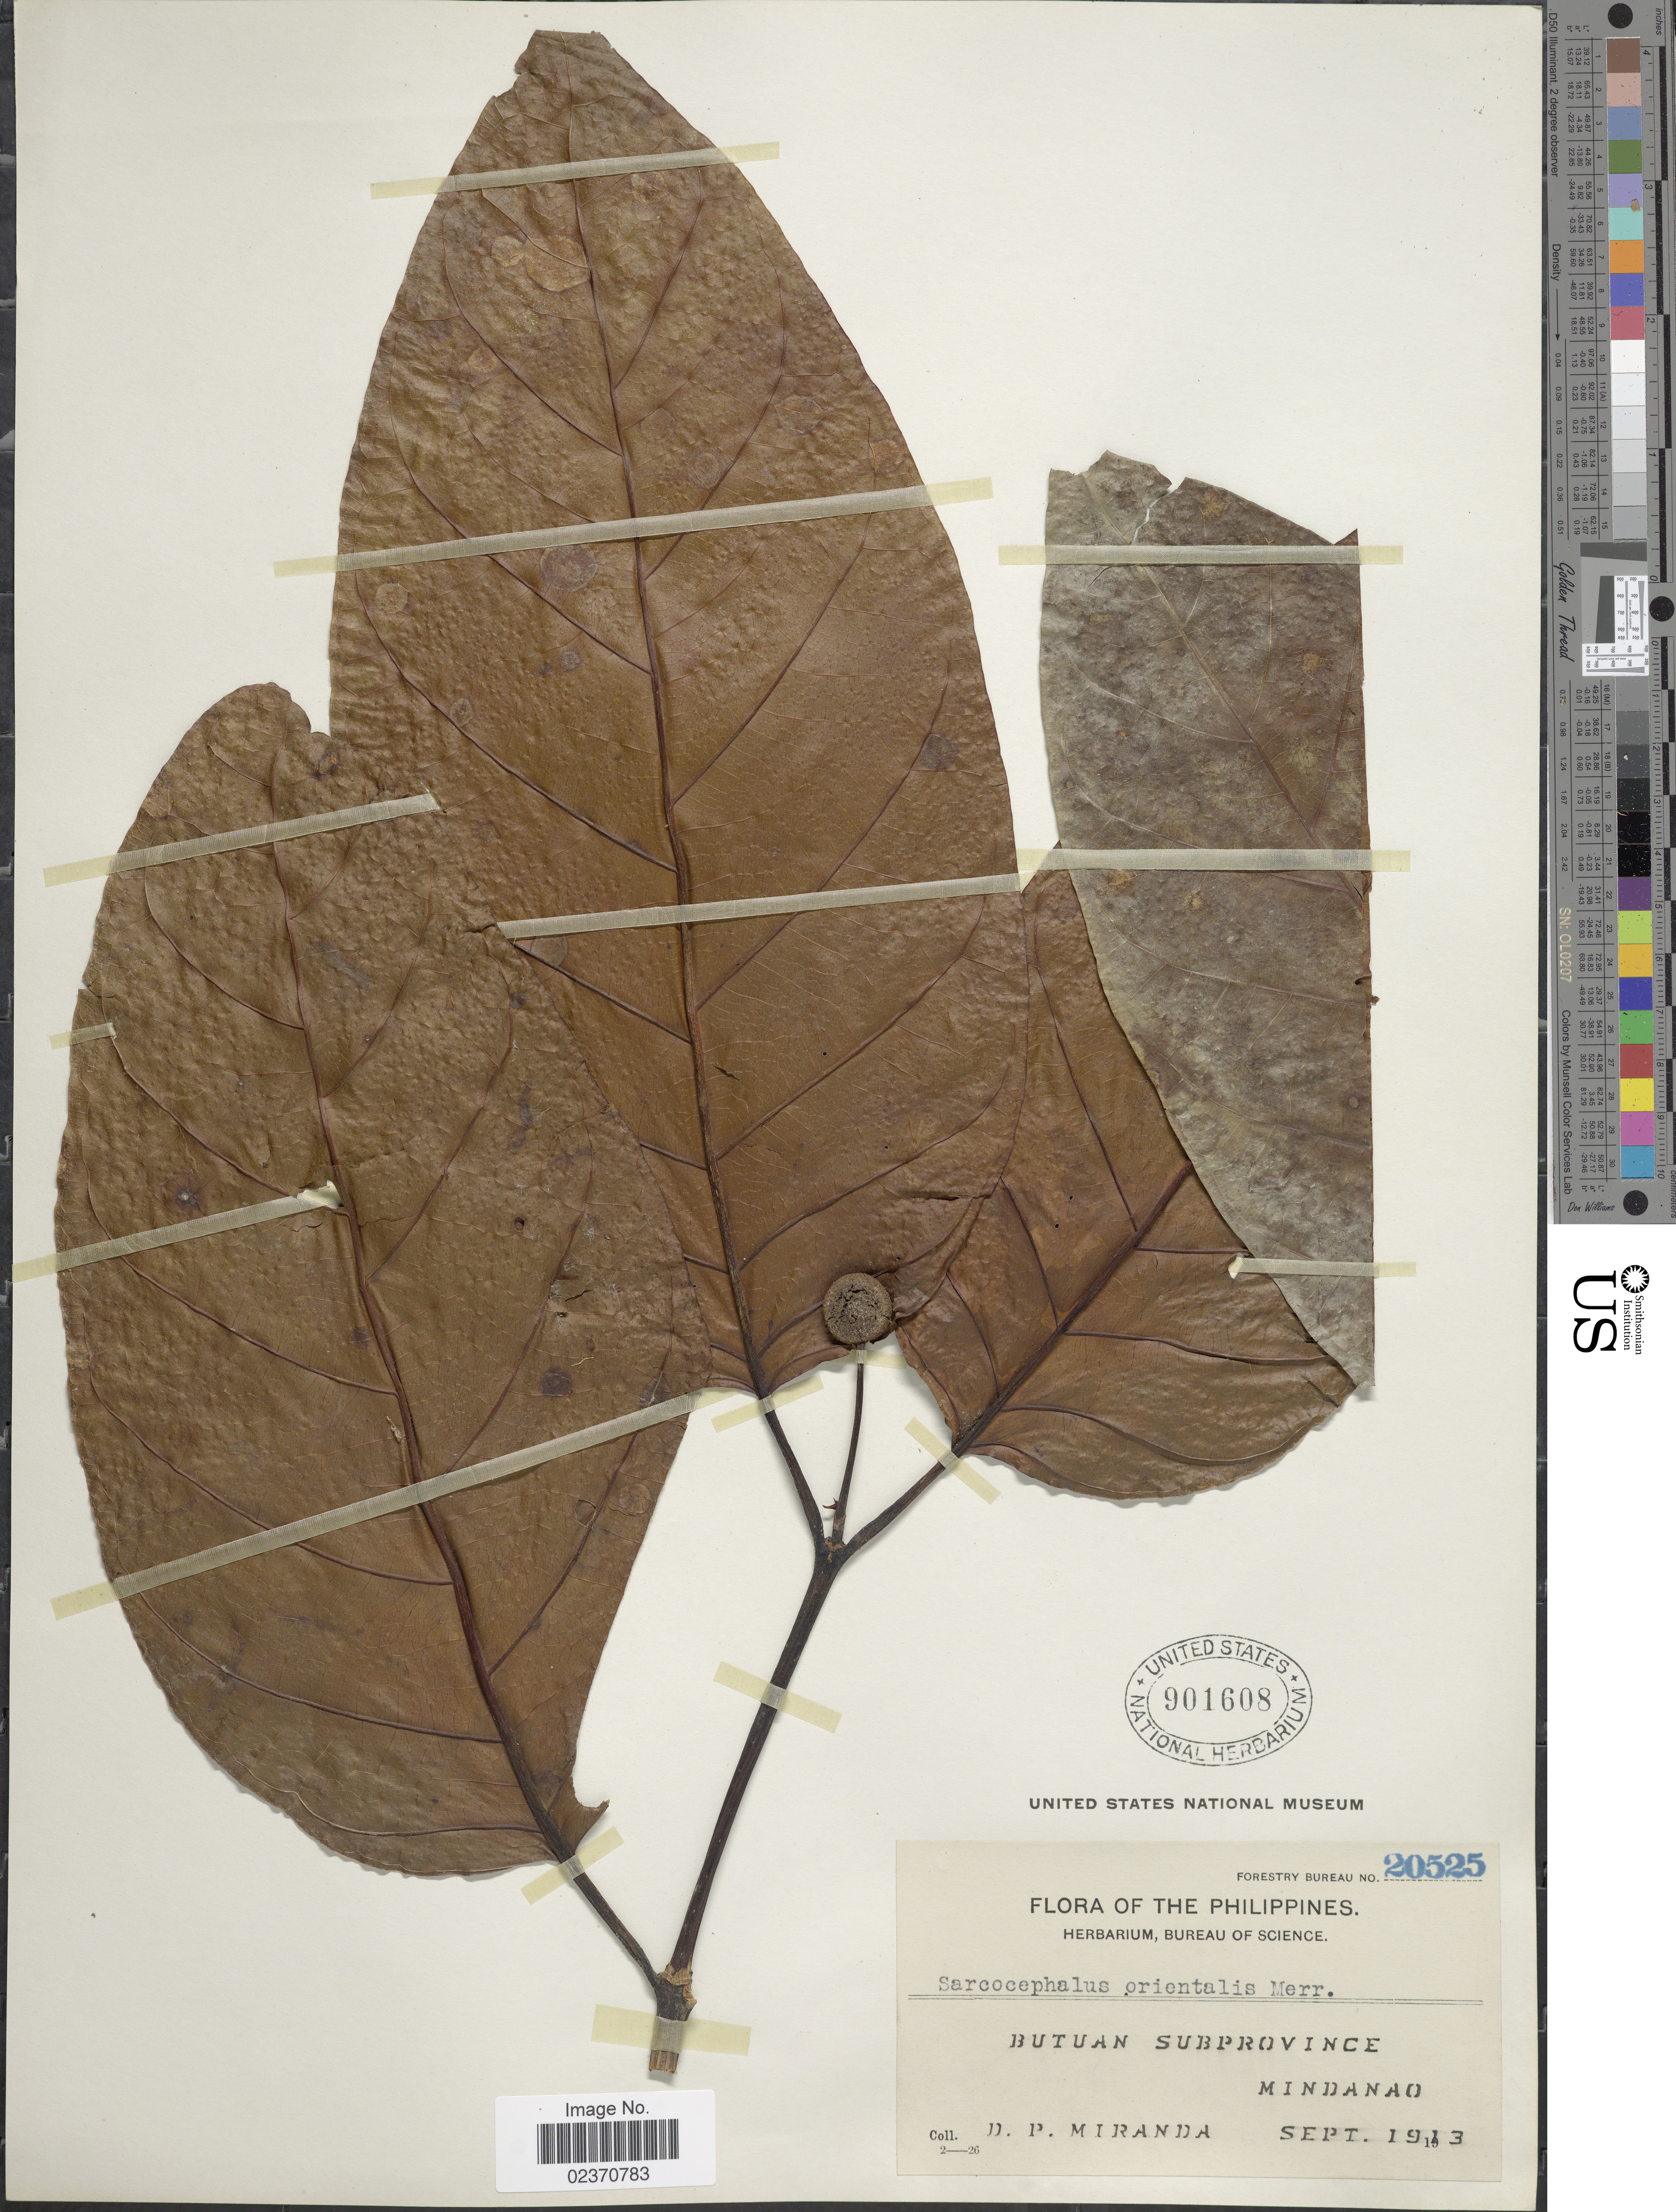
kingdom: Plantae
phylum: Tracheophyta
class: Magnoliopsida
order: Gentianales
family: Rubiaceae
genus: Nauclea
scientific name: Nauclea orientalis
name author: (L.) L.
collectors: D. P. Miranda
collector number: Forestry Bureau 20525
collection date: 1913-09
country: Philippines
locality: Butuan Subprovince, Mindanao.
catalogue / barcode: US 901608